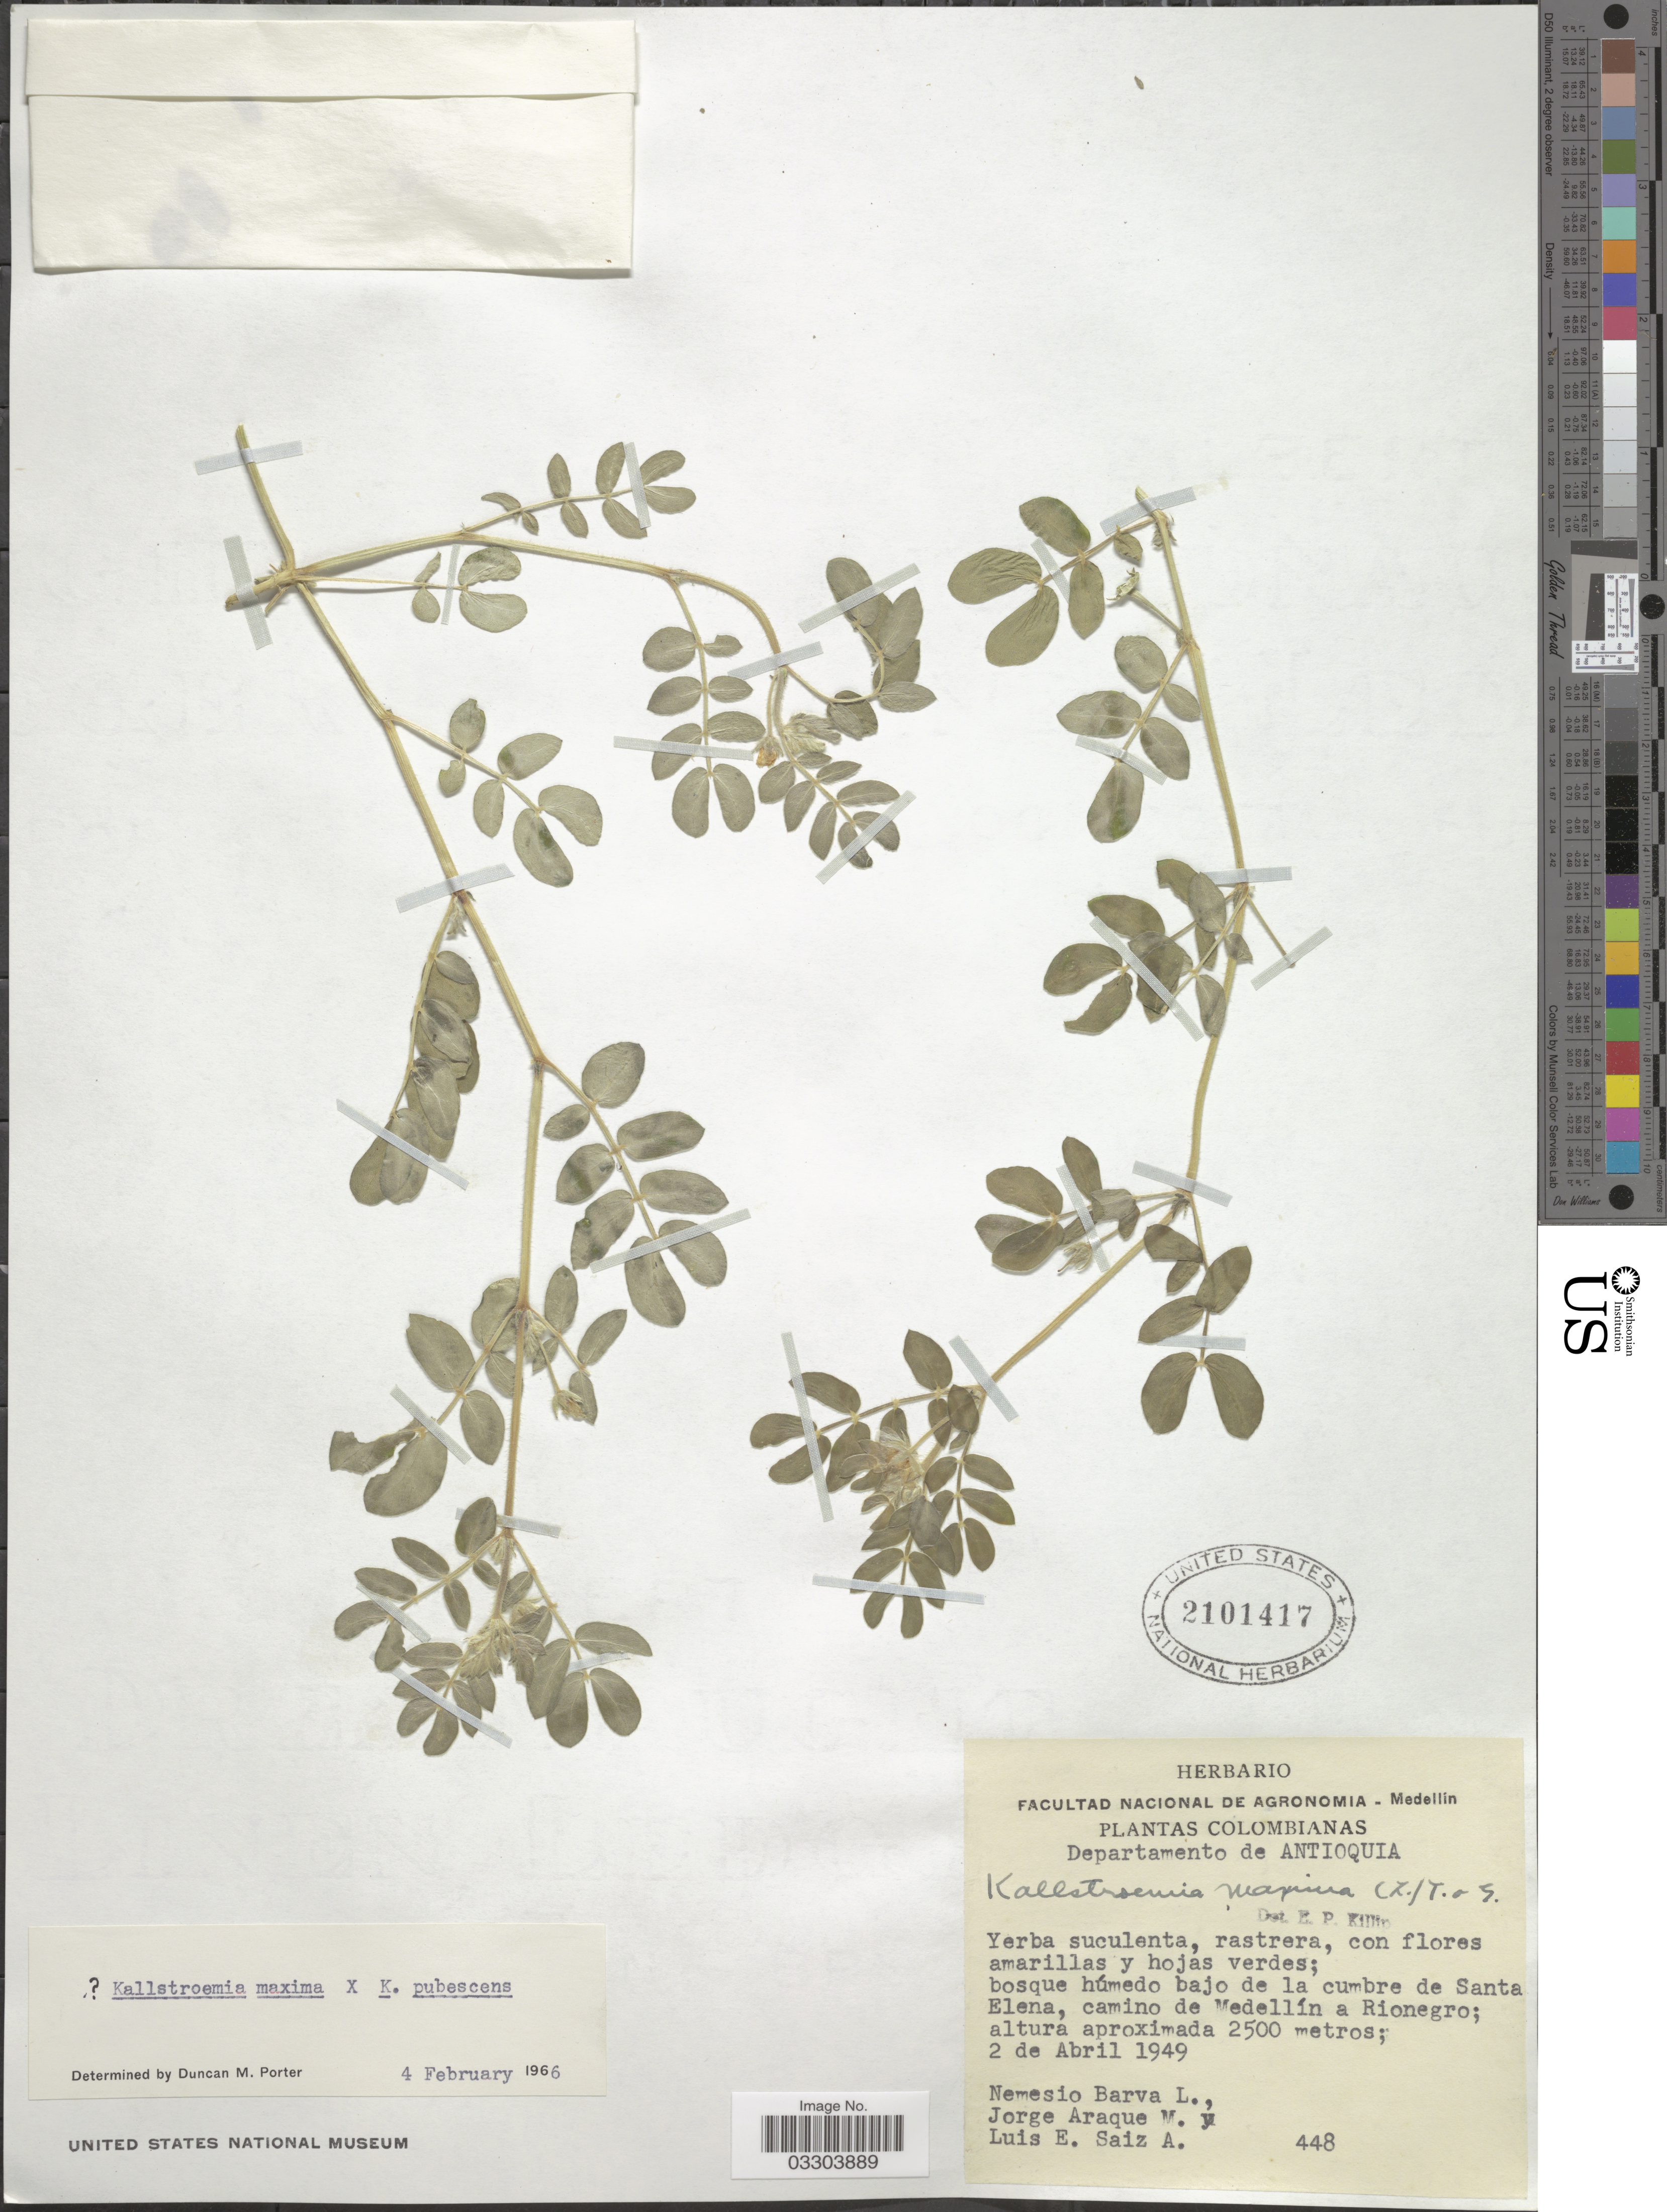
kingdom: Plantae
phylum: Tracheophyta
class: Magnoliopsida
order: Zygophyllales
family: Zygophyllaceae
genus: Kallstroemia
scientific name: Kallstroemia maxima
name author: (L.) Hook. & Arn.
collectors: N. Barva-L., J. Araque Molina & L. Saiz A.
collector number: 448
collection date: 1949-04-02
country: Colombia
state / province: Antioquia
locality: Departamento de Antioquia. Bajo de la cumbre de Santa Elena, camino de Medellín a Rionegro.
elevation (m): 2500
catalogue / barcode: US 2101417